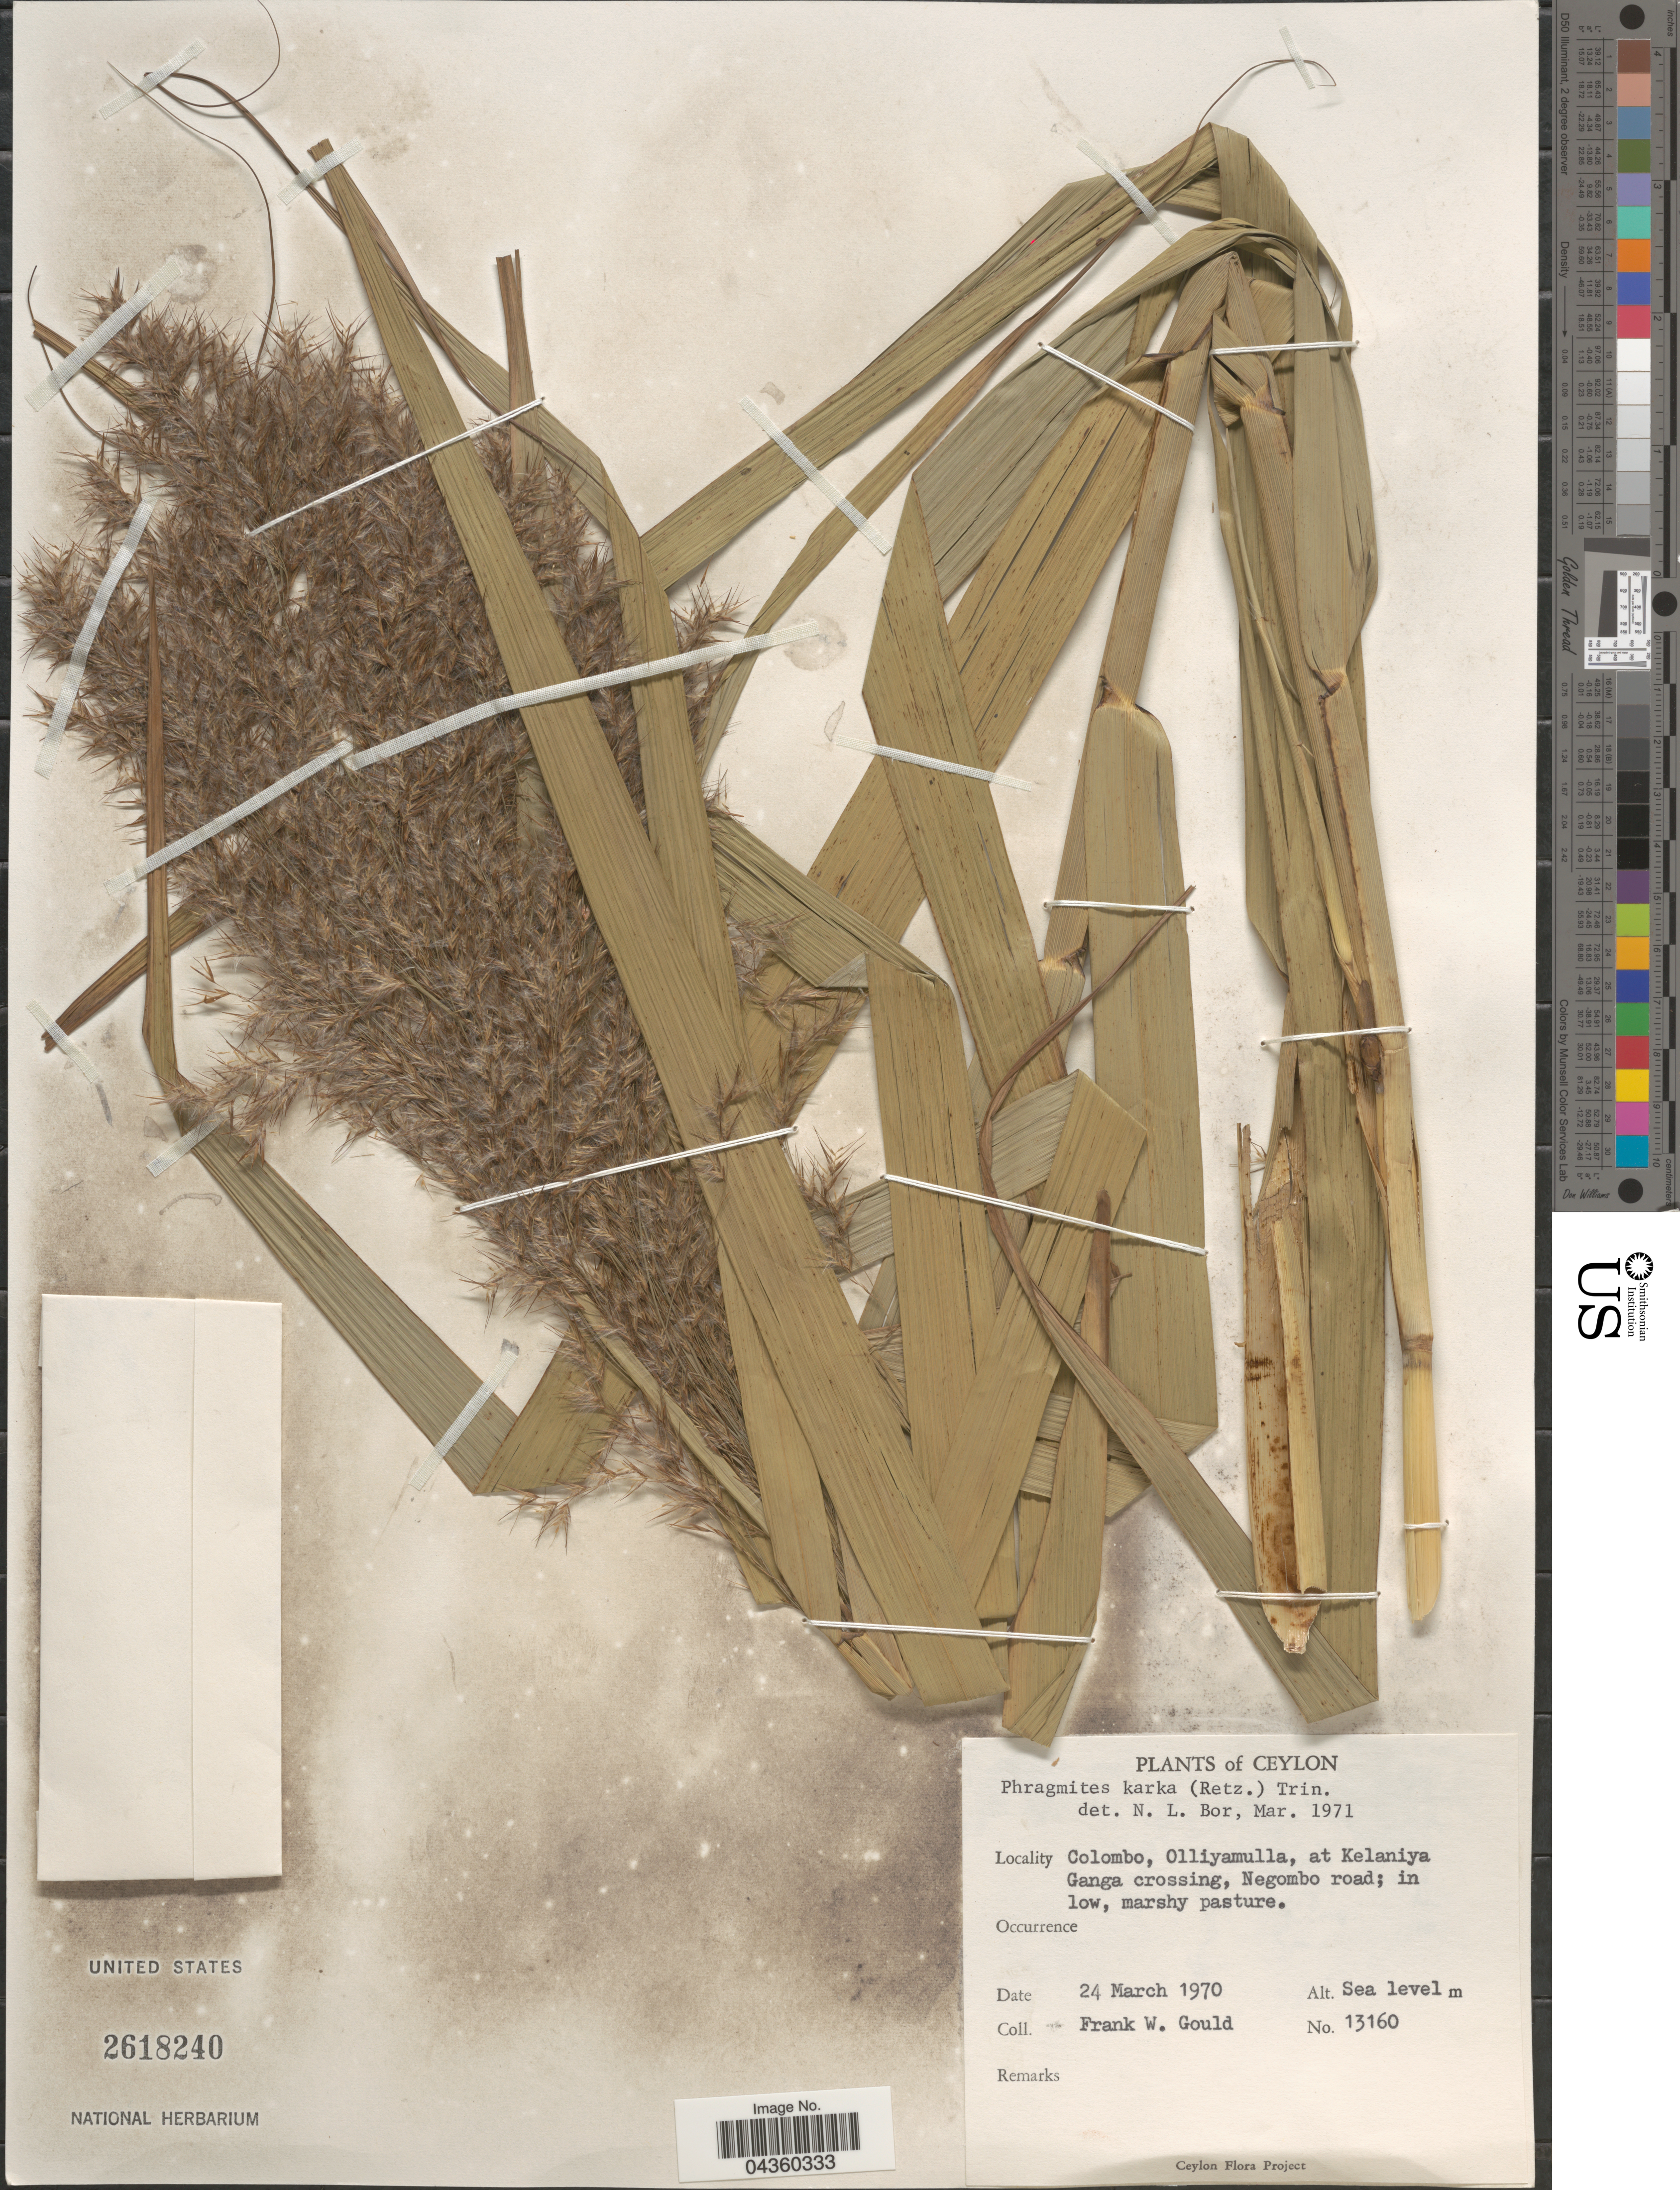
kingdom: Plantae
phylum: Tracheophyta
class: Liliopsida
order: Poales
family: Poaceae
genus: Phragmites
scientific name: Phragmites karka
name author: (Retz.) Trin. ex Steud.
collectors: F. W. Gould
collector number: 13160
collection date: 1970-03-24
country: Sri Lanka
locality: Ceylon. Colombo, Olliyamulla, at Kelaniya Ganga crossing, Negombo road.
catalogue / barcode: US 2618240